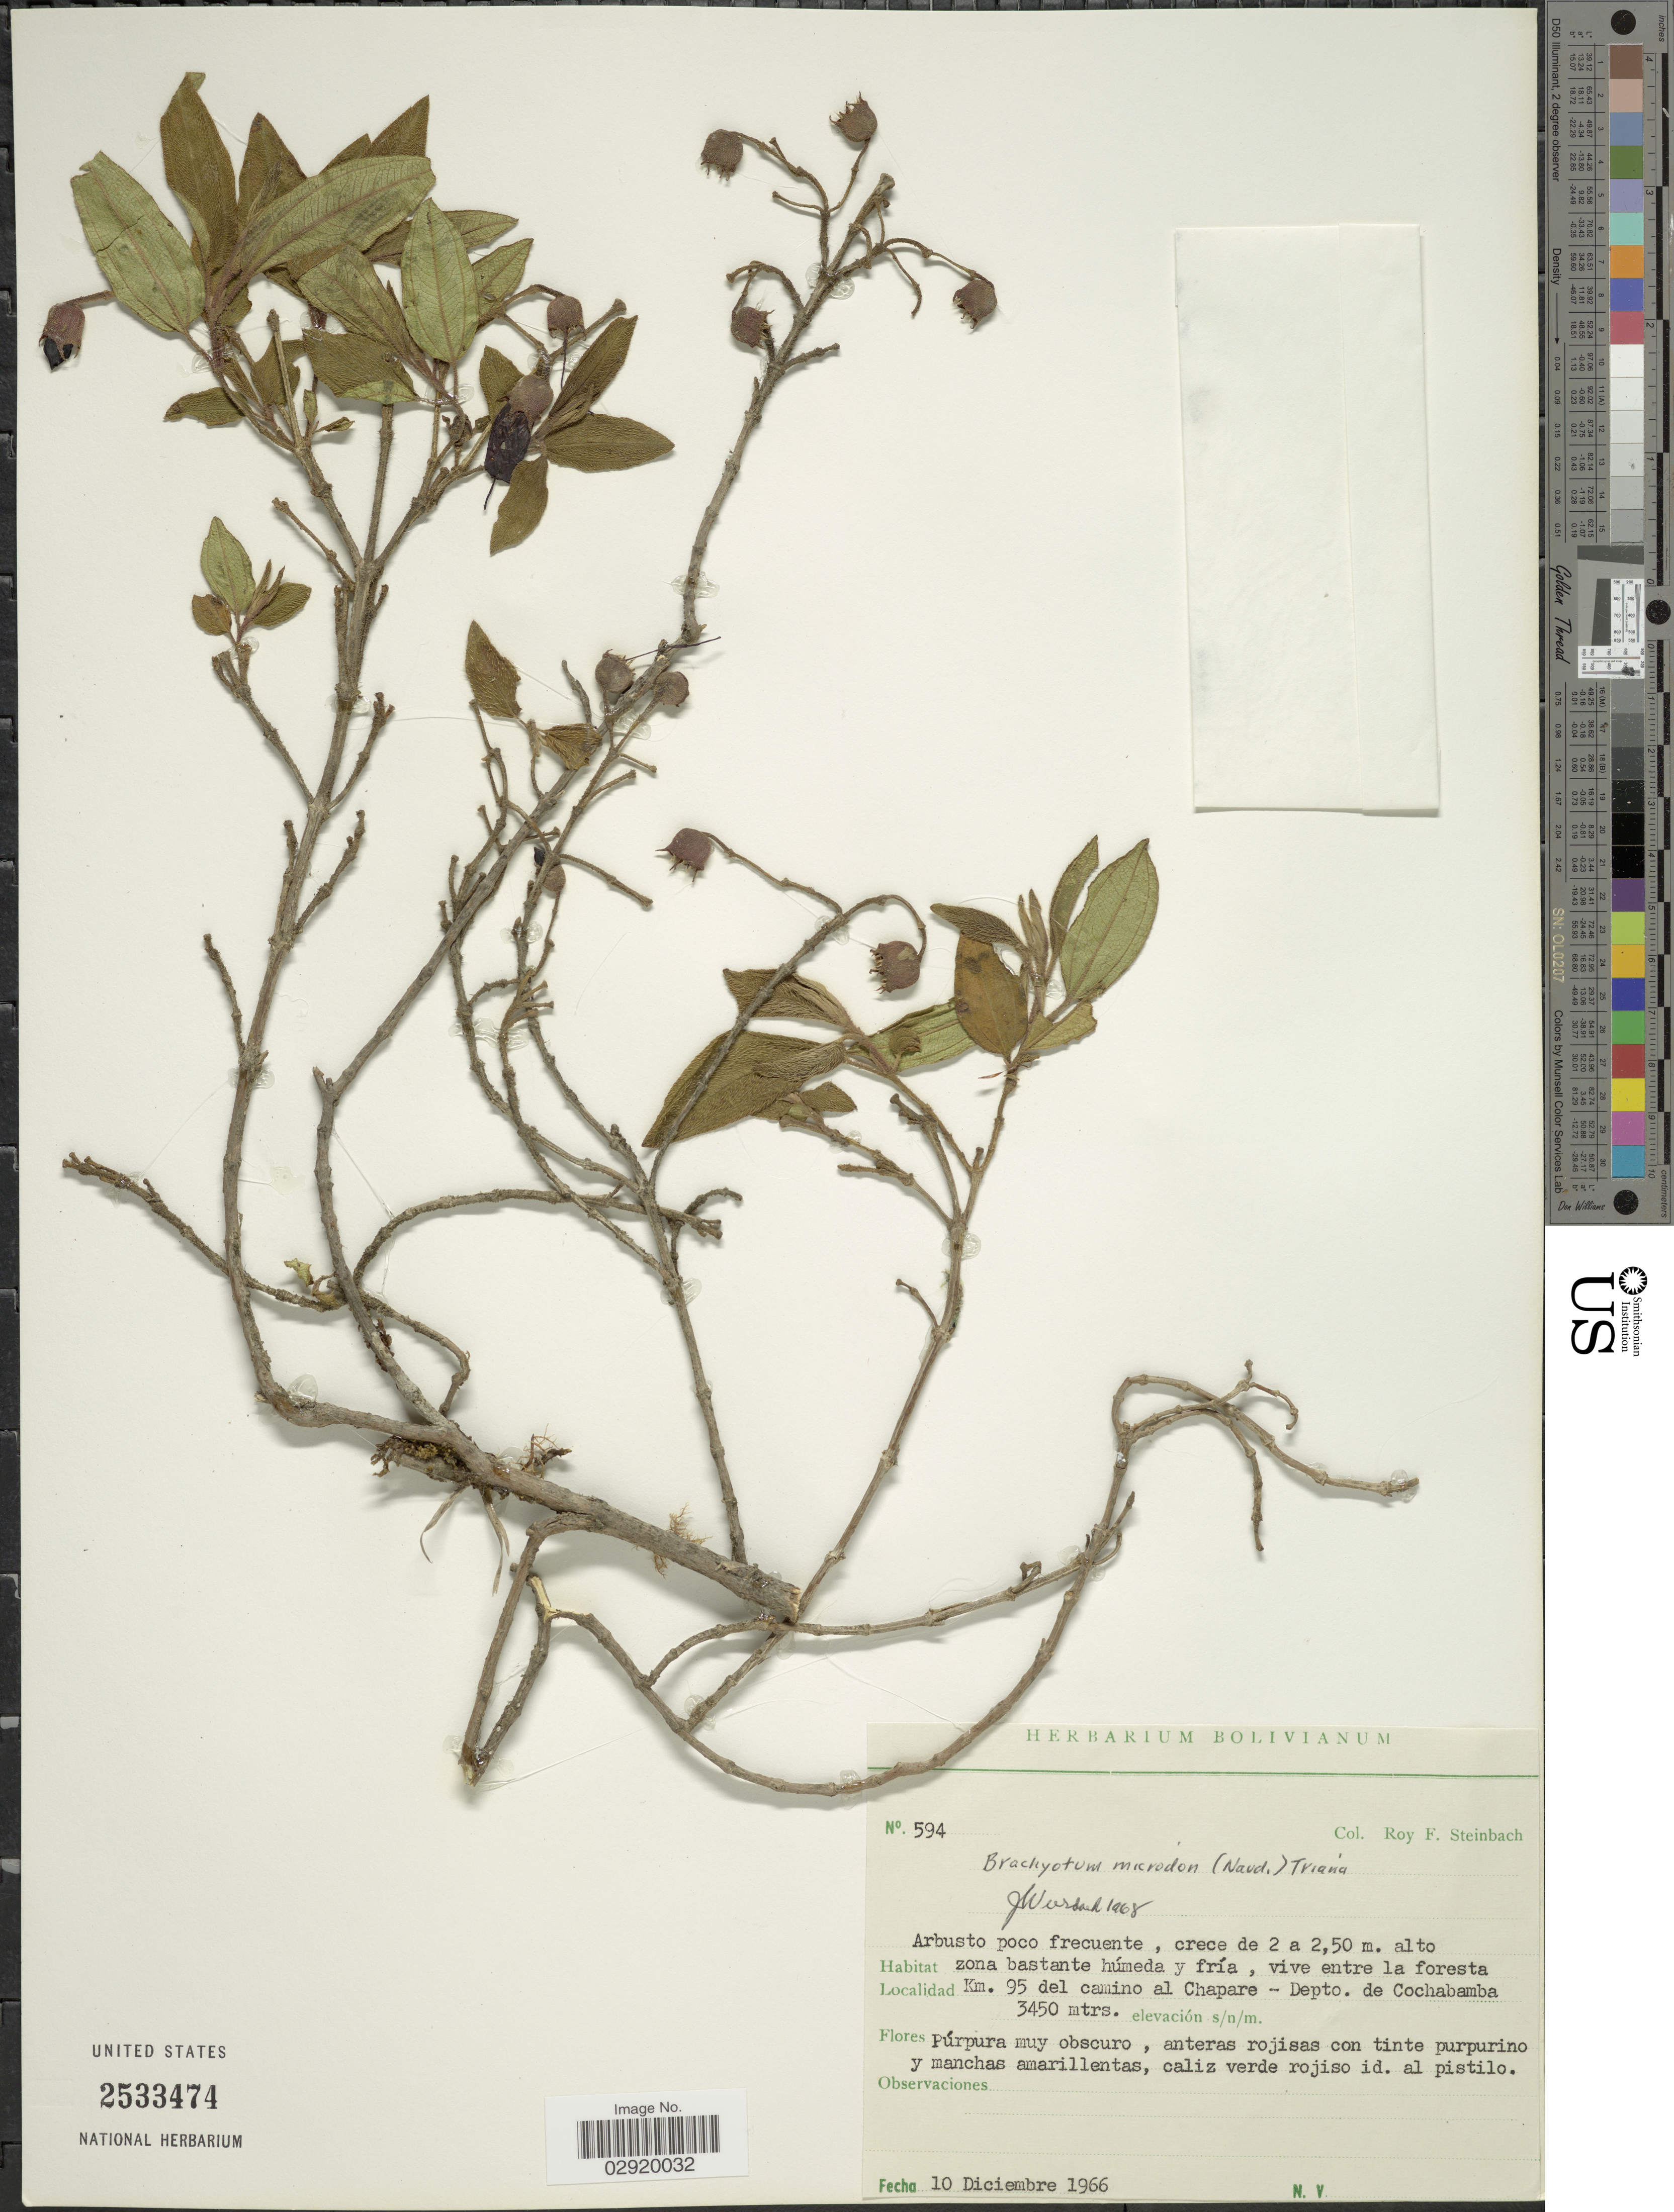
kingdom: Plantae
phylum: Tracheophyta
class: Magnoliopsida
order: Myrtales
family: Melastomataceae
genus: Brachyotum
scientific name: Brachyotum microdon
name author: (Naudin) Triana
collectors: R. F. Steinbach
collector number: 594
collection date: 1966-12-10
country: Bolivia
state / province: Cochabamba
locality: Zona bastante fúmeda y fría, vive entre la foresta Km. 95 del camino al Chapare - Depto. de Cochabamba.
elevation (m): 3450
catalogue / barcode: US 2533474